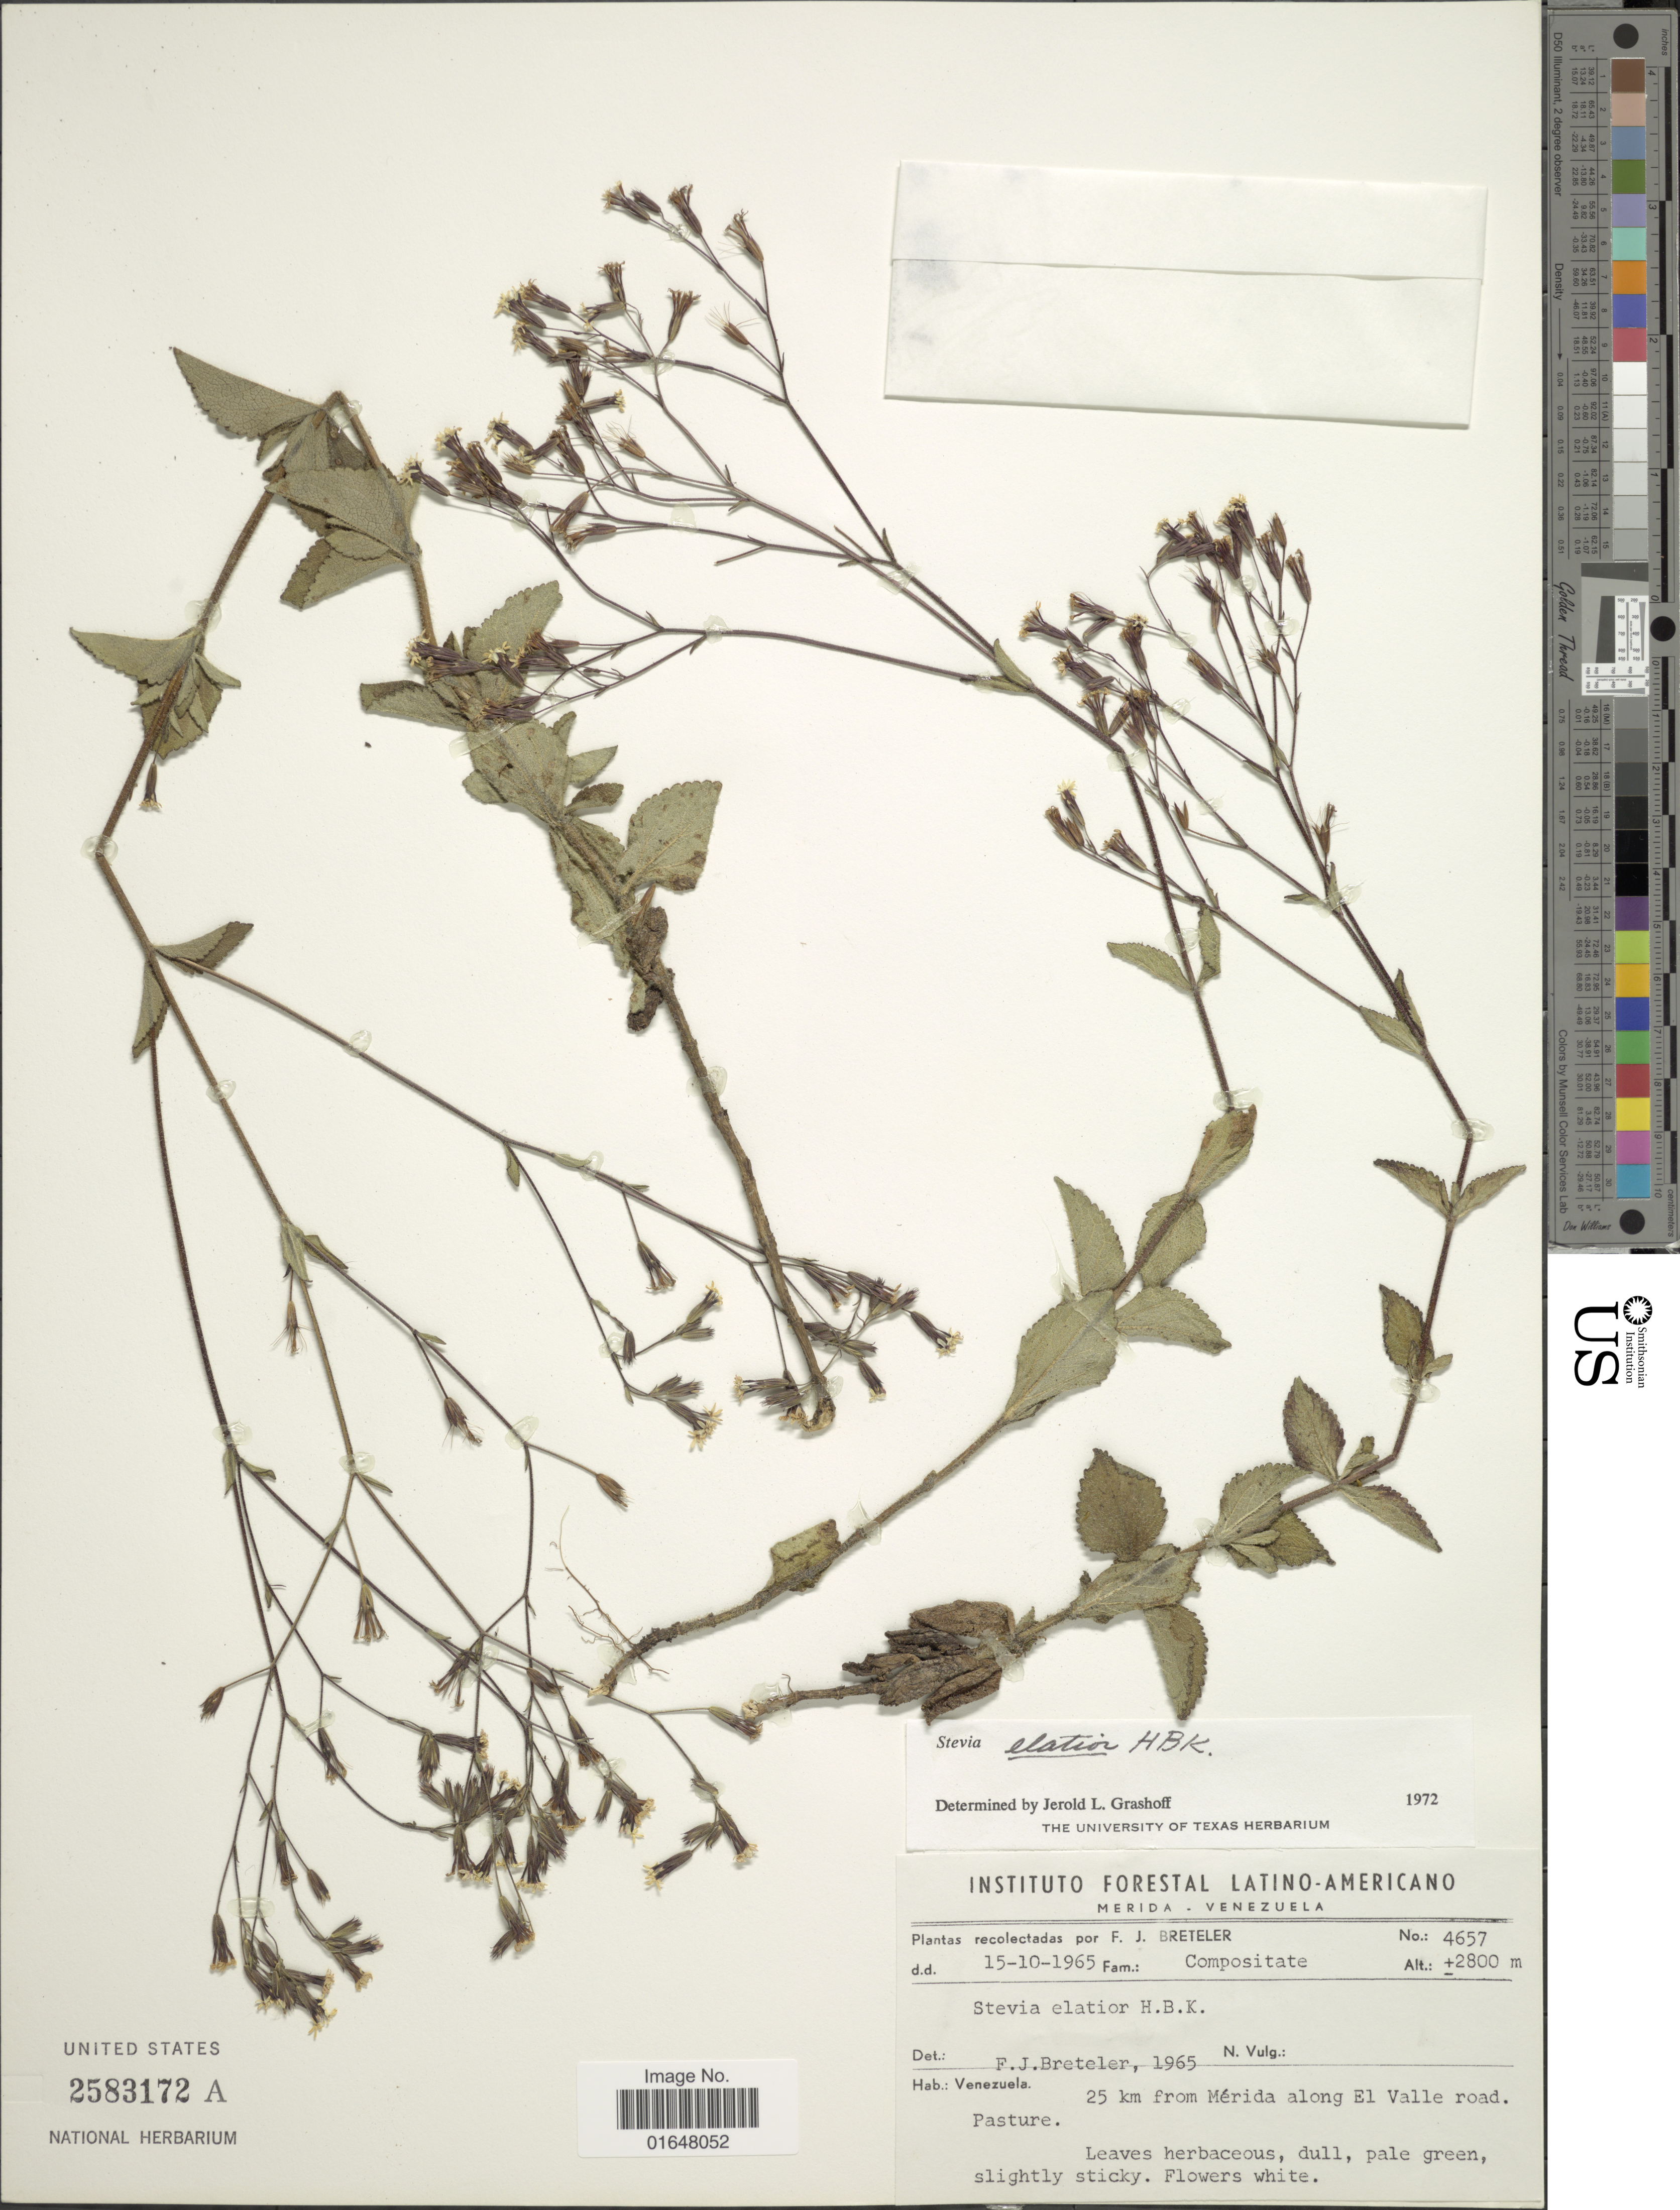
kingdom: Plantae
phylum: Tracheophyta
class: Magnoliopsida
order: Asterales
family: Asteraceae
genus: Stevia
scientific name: Stevia elatior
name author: Kunth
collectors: F. J. Breteler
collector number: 4657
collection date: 1965-10-15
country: Venezuela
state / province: Mérida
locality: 25 km from Merida along El Valle road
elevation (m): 2800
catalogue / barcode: US 2583172A